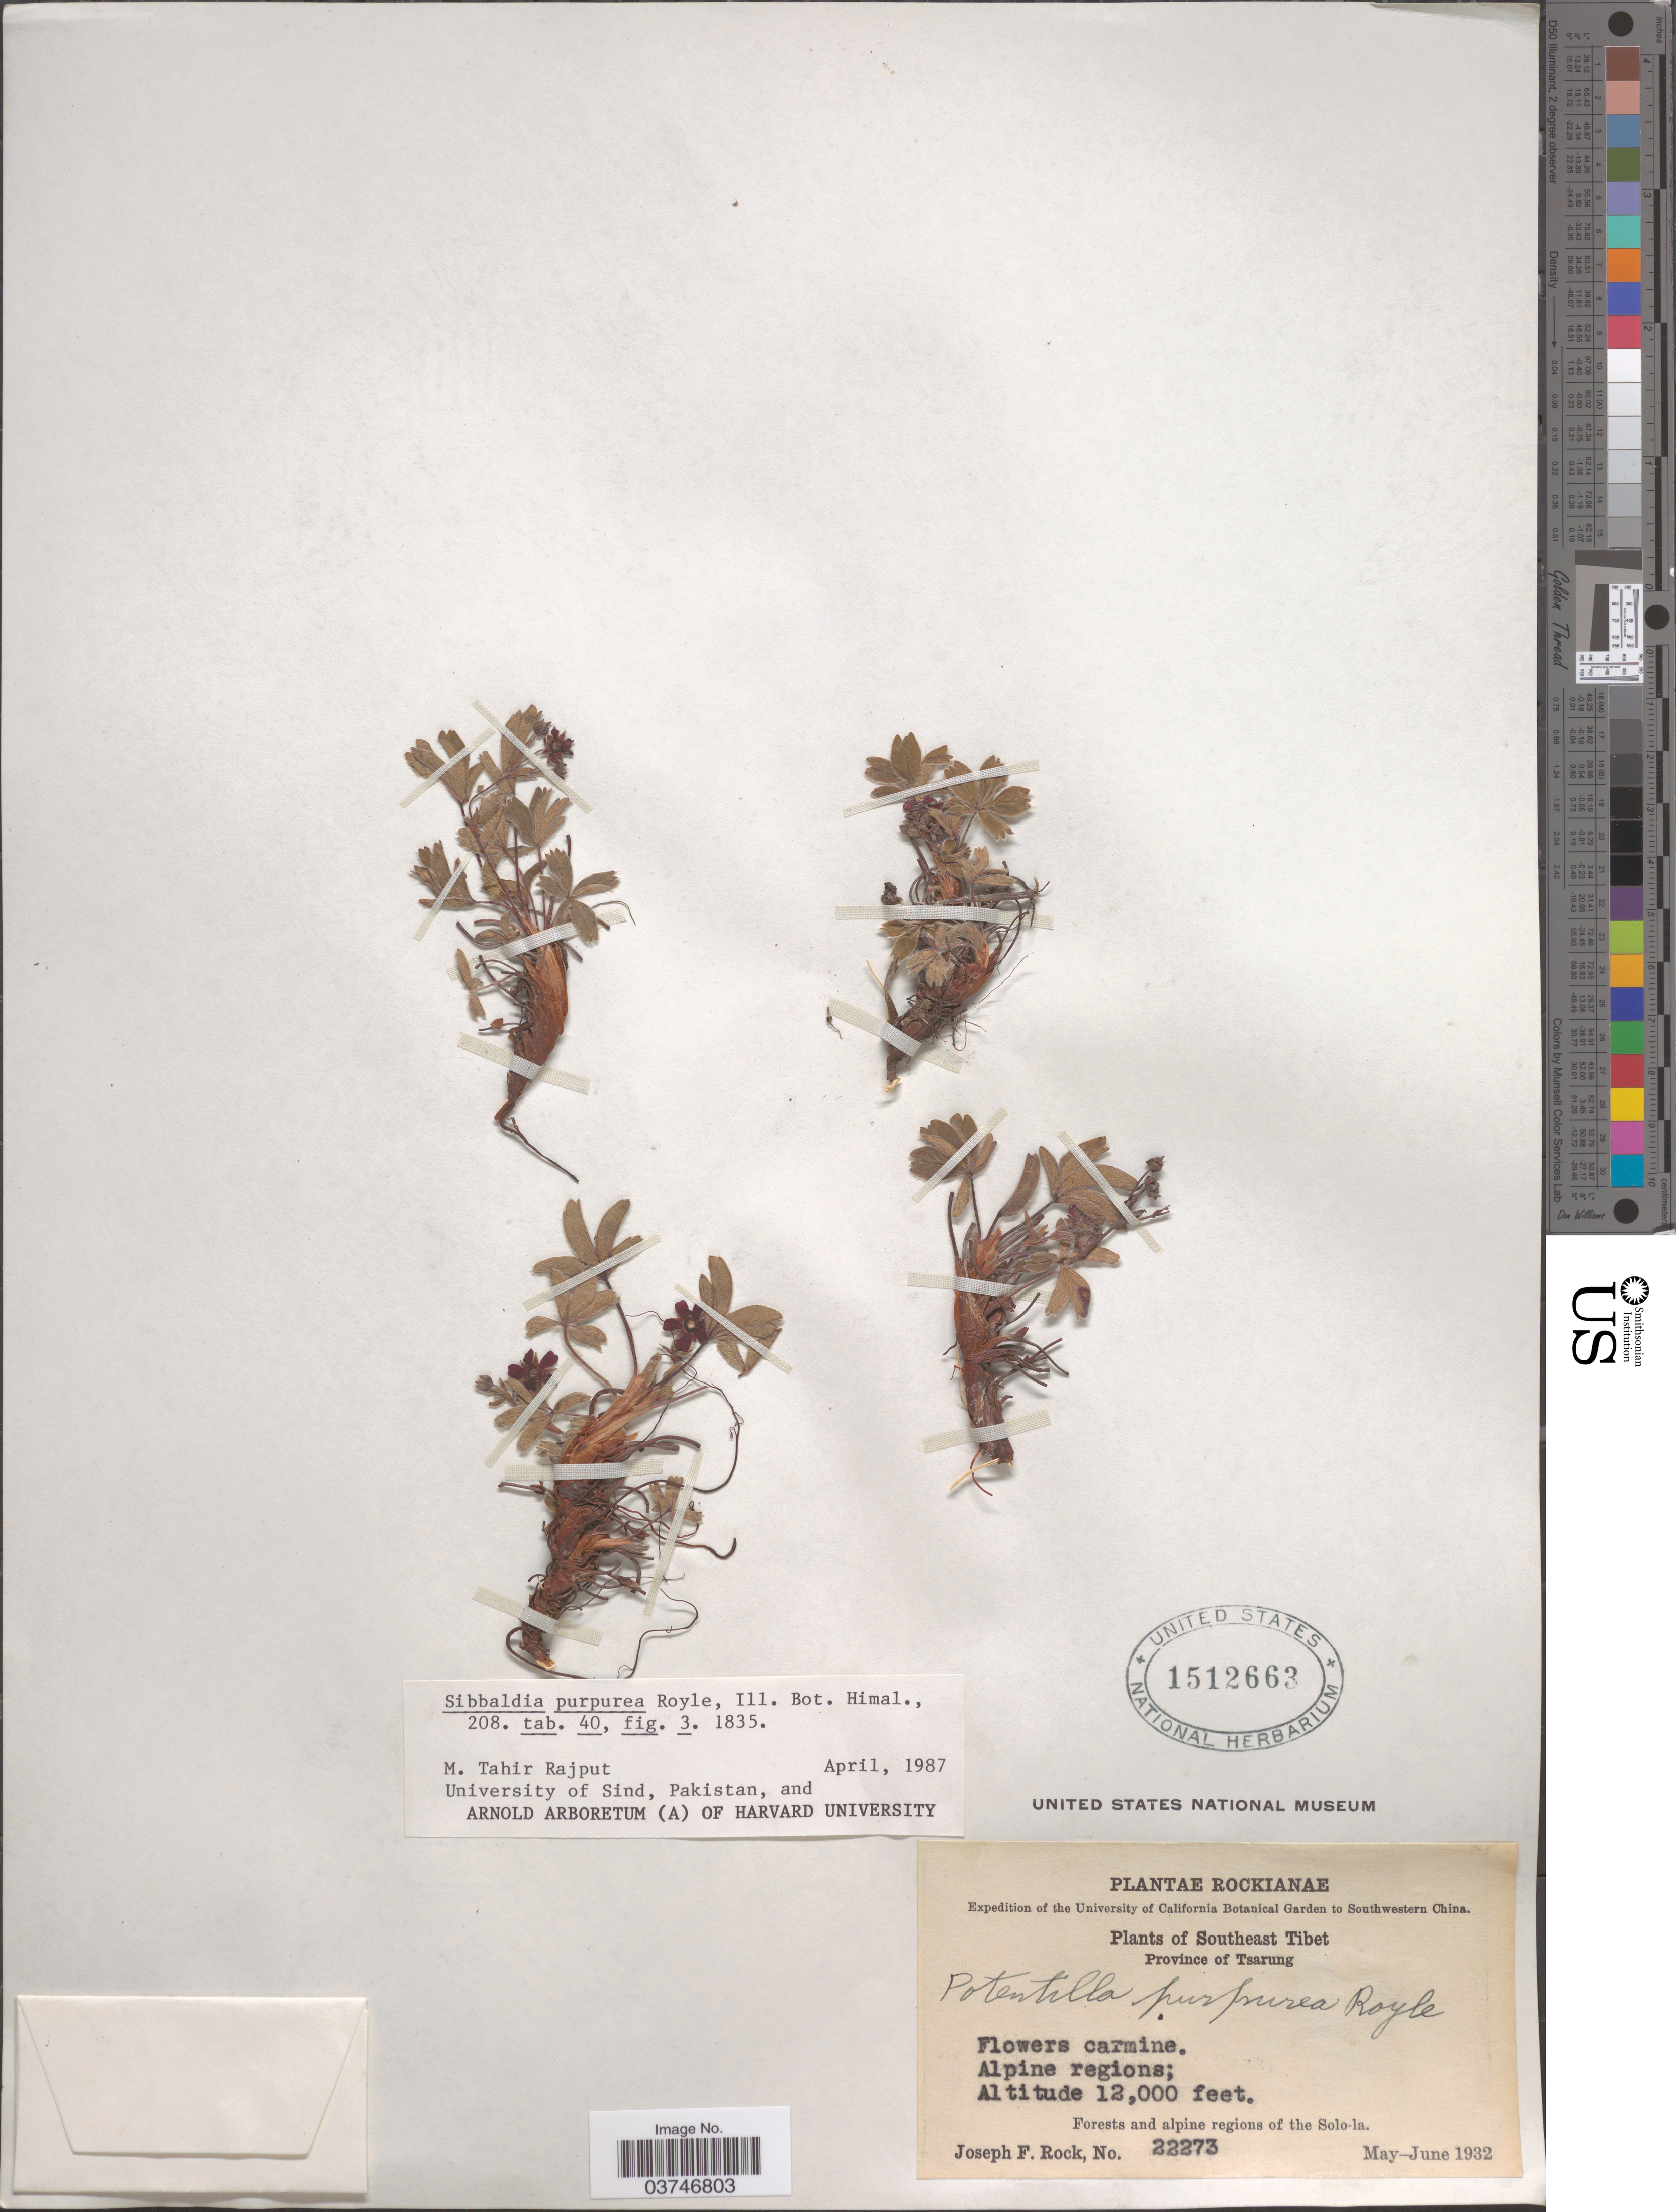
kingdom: Plantae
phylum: Tracheophyta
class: Magnoliopsida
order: Rosales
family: Rosaceae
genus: Sibbaldia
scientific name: Sibbaldia purpurea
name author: Royle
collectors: J. F. Rock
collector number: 22273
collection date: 1932-05/1932-06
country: China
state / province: Xizang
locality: Southwestern China. Southeast Tibet. Province of Tsarung. Forests and alpine regions of the Solo-la.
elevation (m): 3658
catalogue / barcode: US 1512663